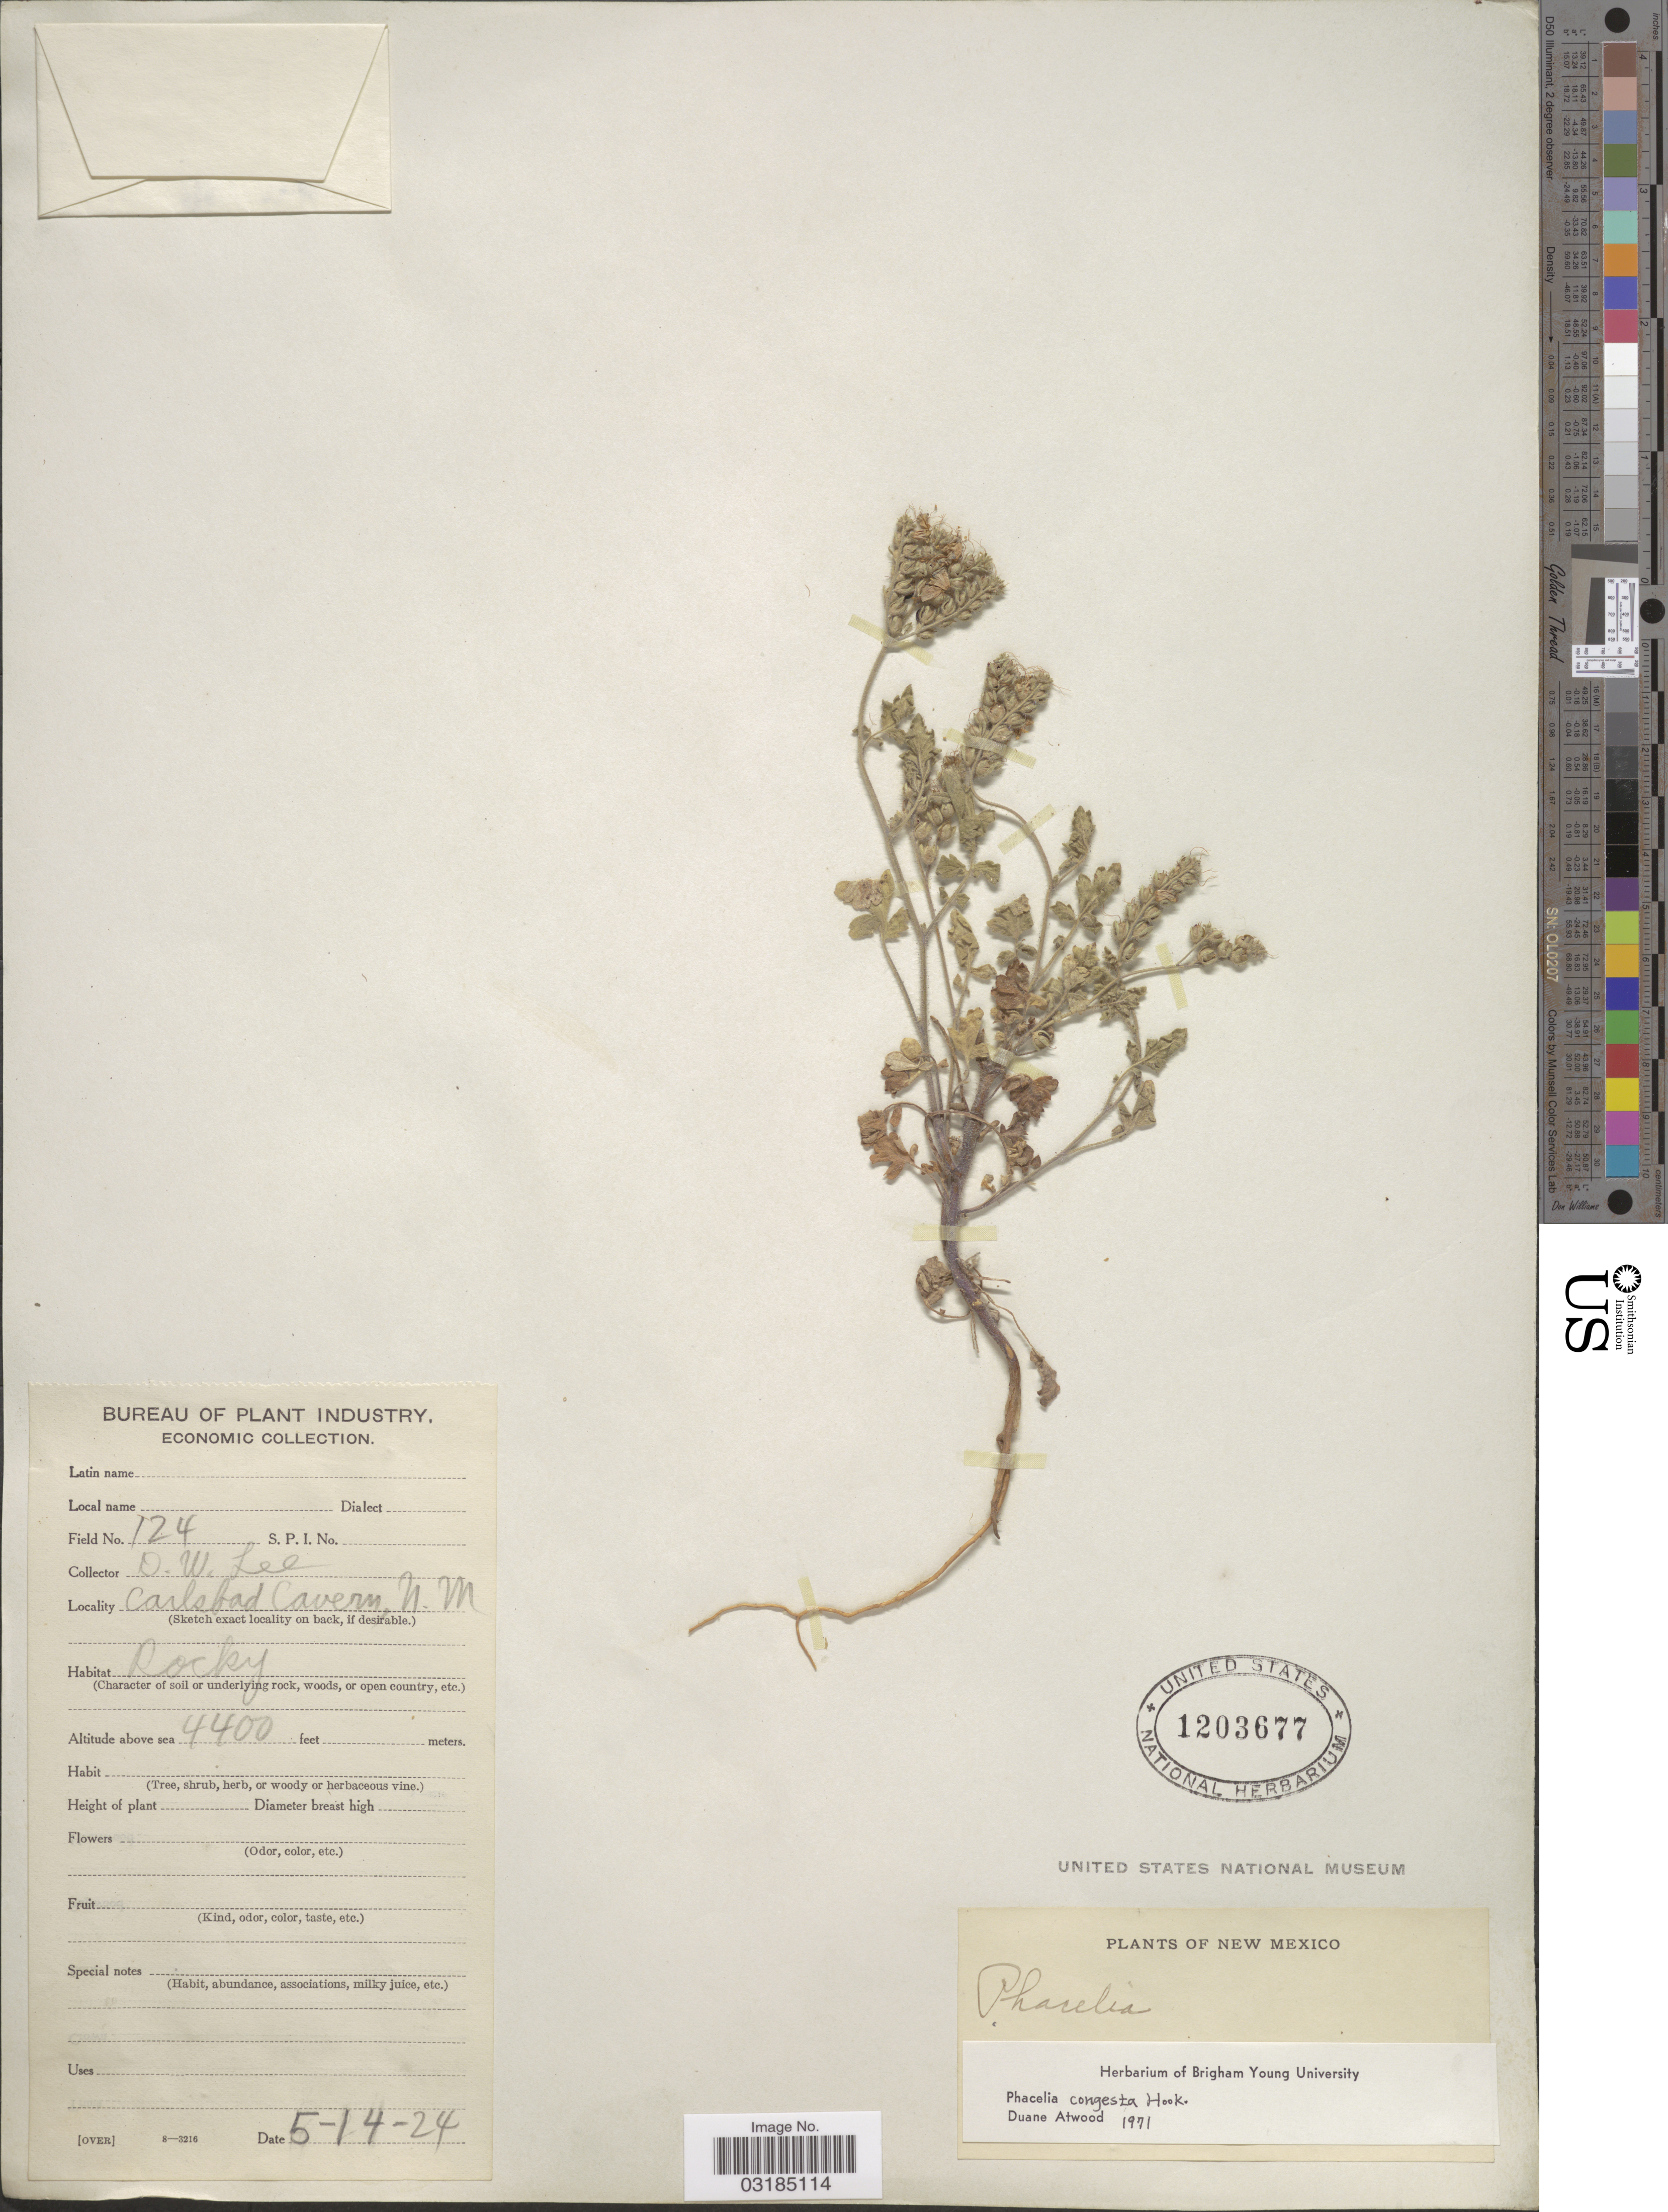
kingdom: Plantae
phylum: Tracheophyta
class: Magnoliopsida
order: Boraginales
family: Hydrophyllaceae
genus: Phacelia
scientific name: Phacelia congesta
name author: Hook.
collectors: D. Lee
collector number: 124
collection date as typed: Transcribed d/m/y: 14/5/24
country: United States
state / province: New Mexico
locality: Carlsbad Cavern.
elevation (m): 1341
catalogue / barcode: US 1203677